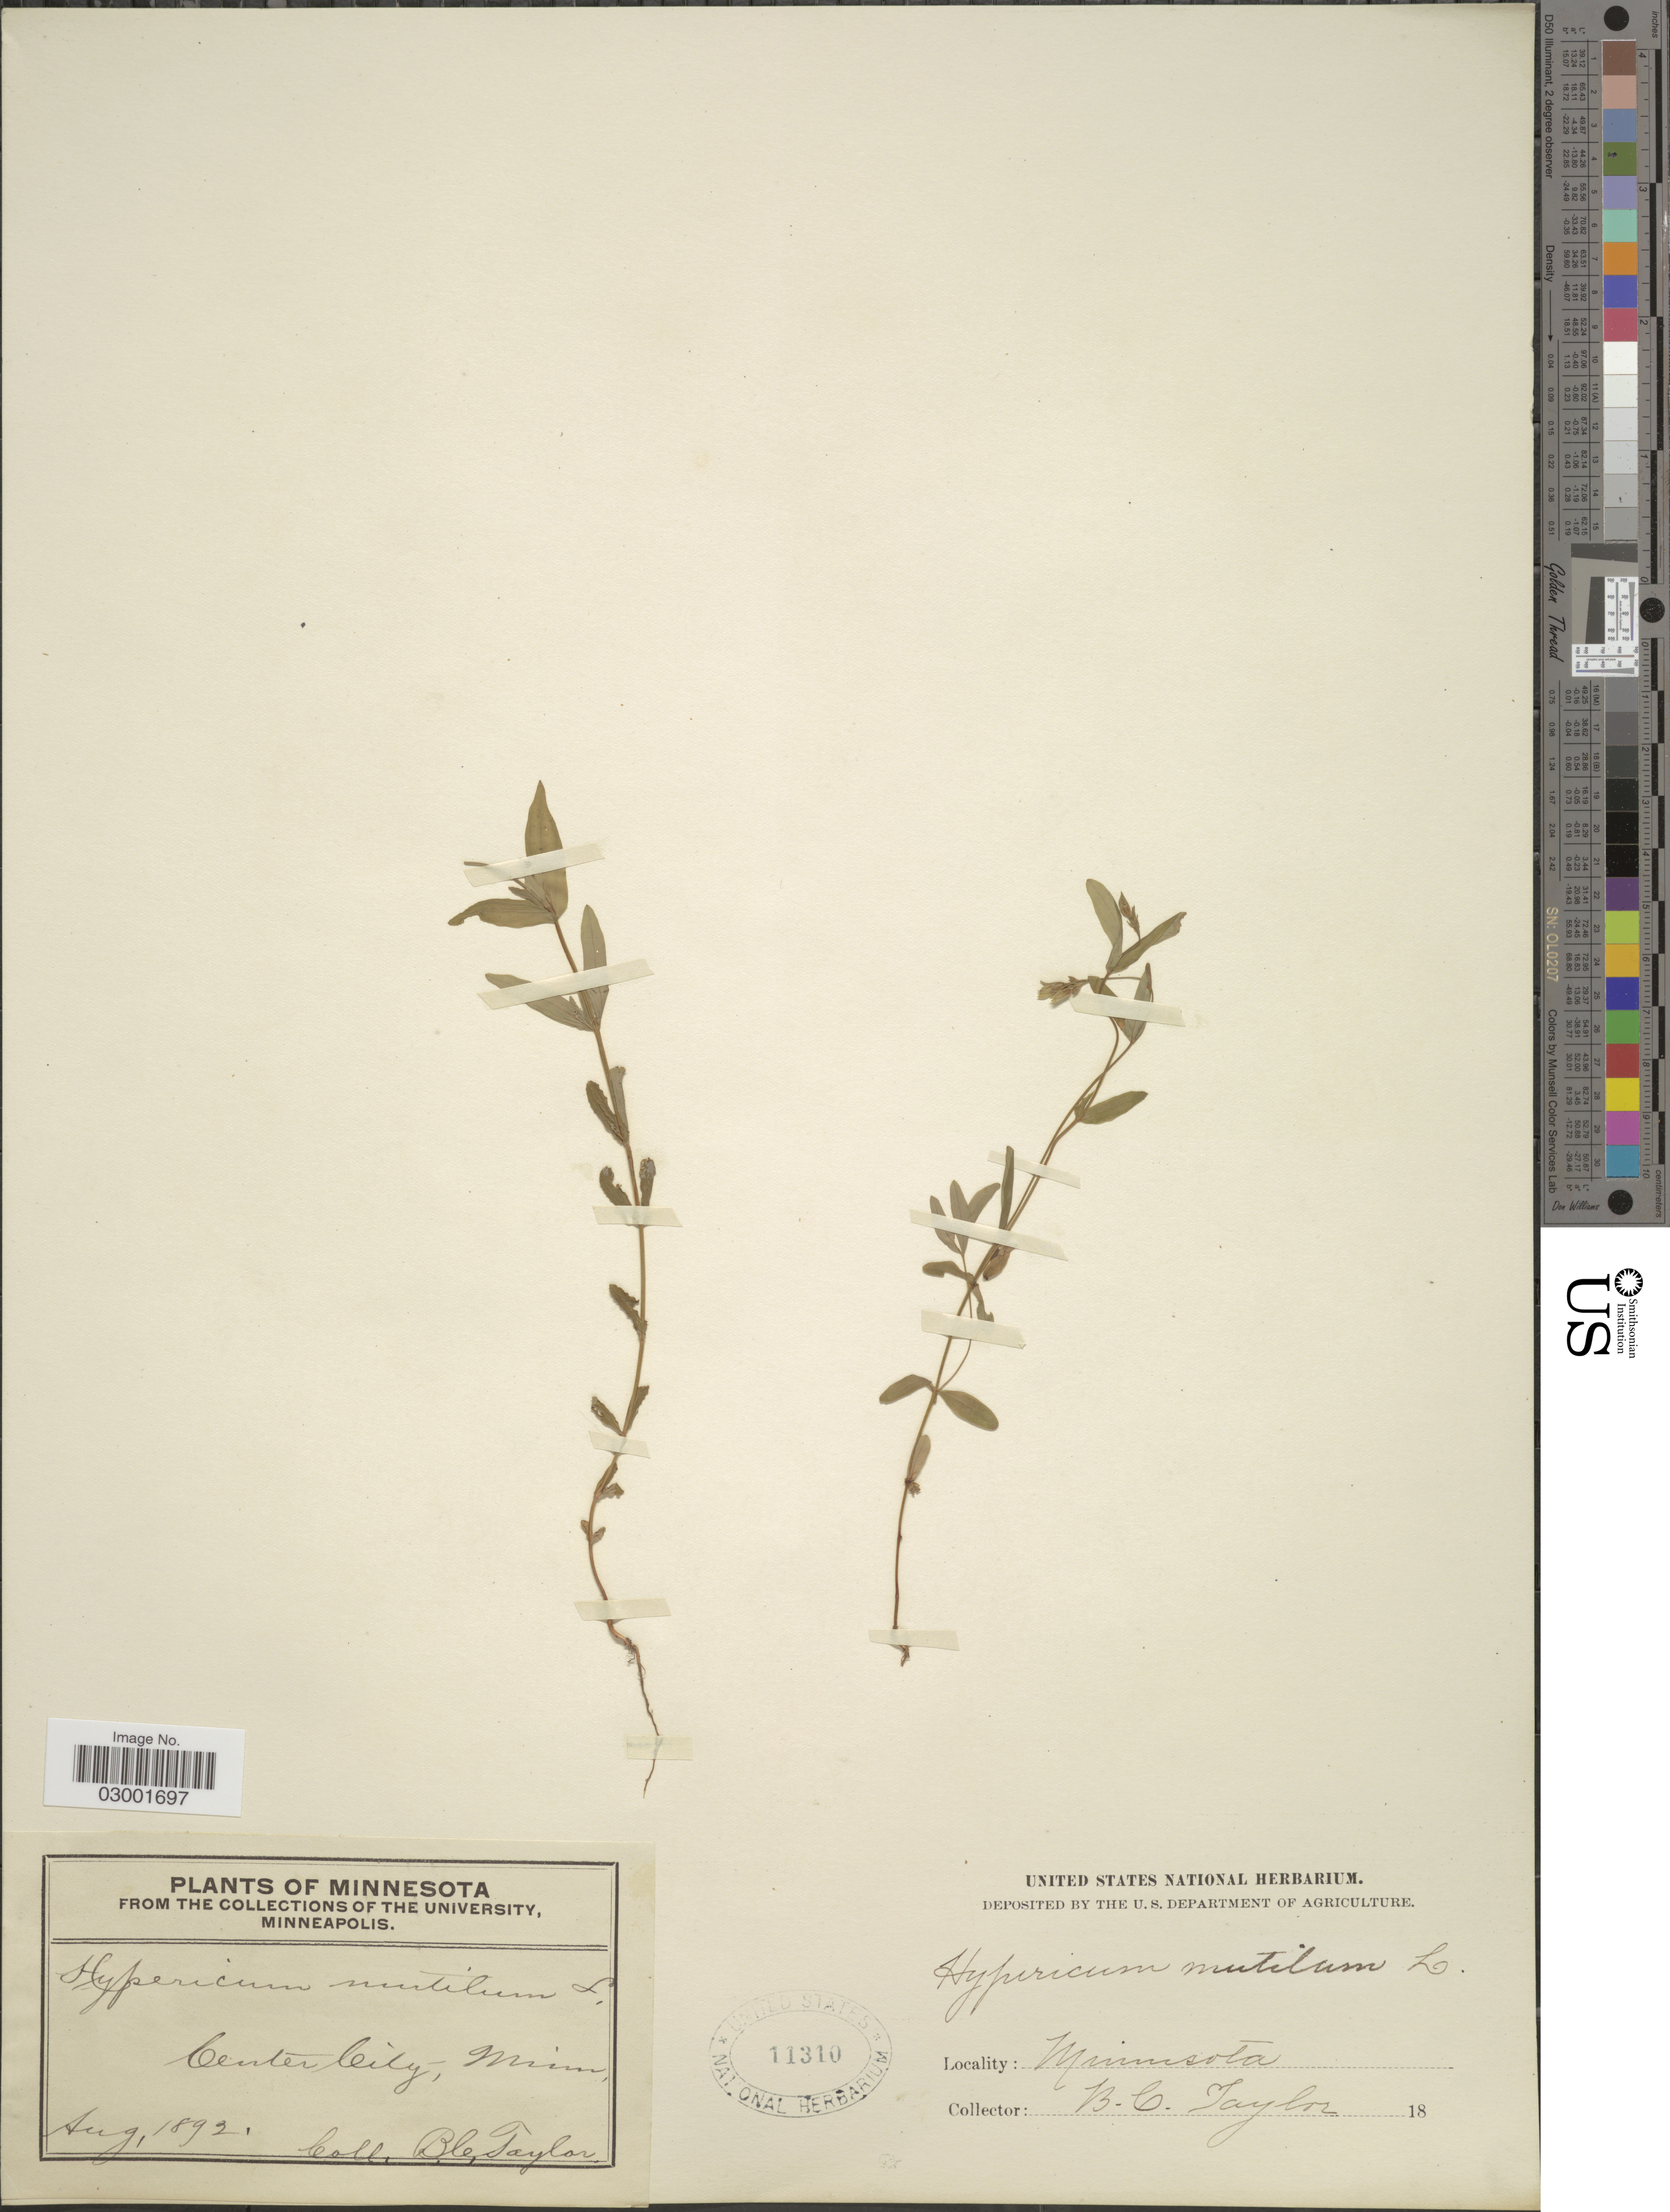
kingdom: Plantae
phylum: Tracheophyta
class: Magnoliopsida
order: Malpighiales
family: Hypericaceae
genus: Hypericum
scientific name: Hypericum majus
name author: (A. Gray) Britton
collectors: B. C. Taylor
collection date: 1892-08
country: United States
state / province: Minnesota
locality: Center City, Minn.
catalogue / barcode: US 11310